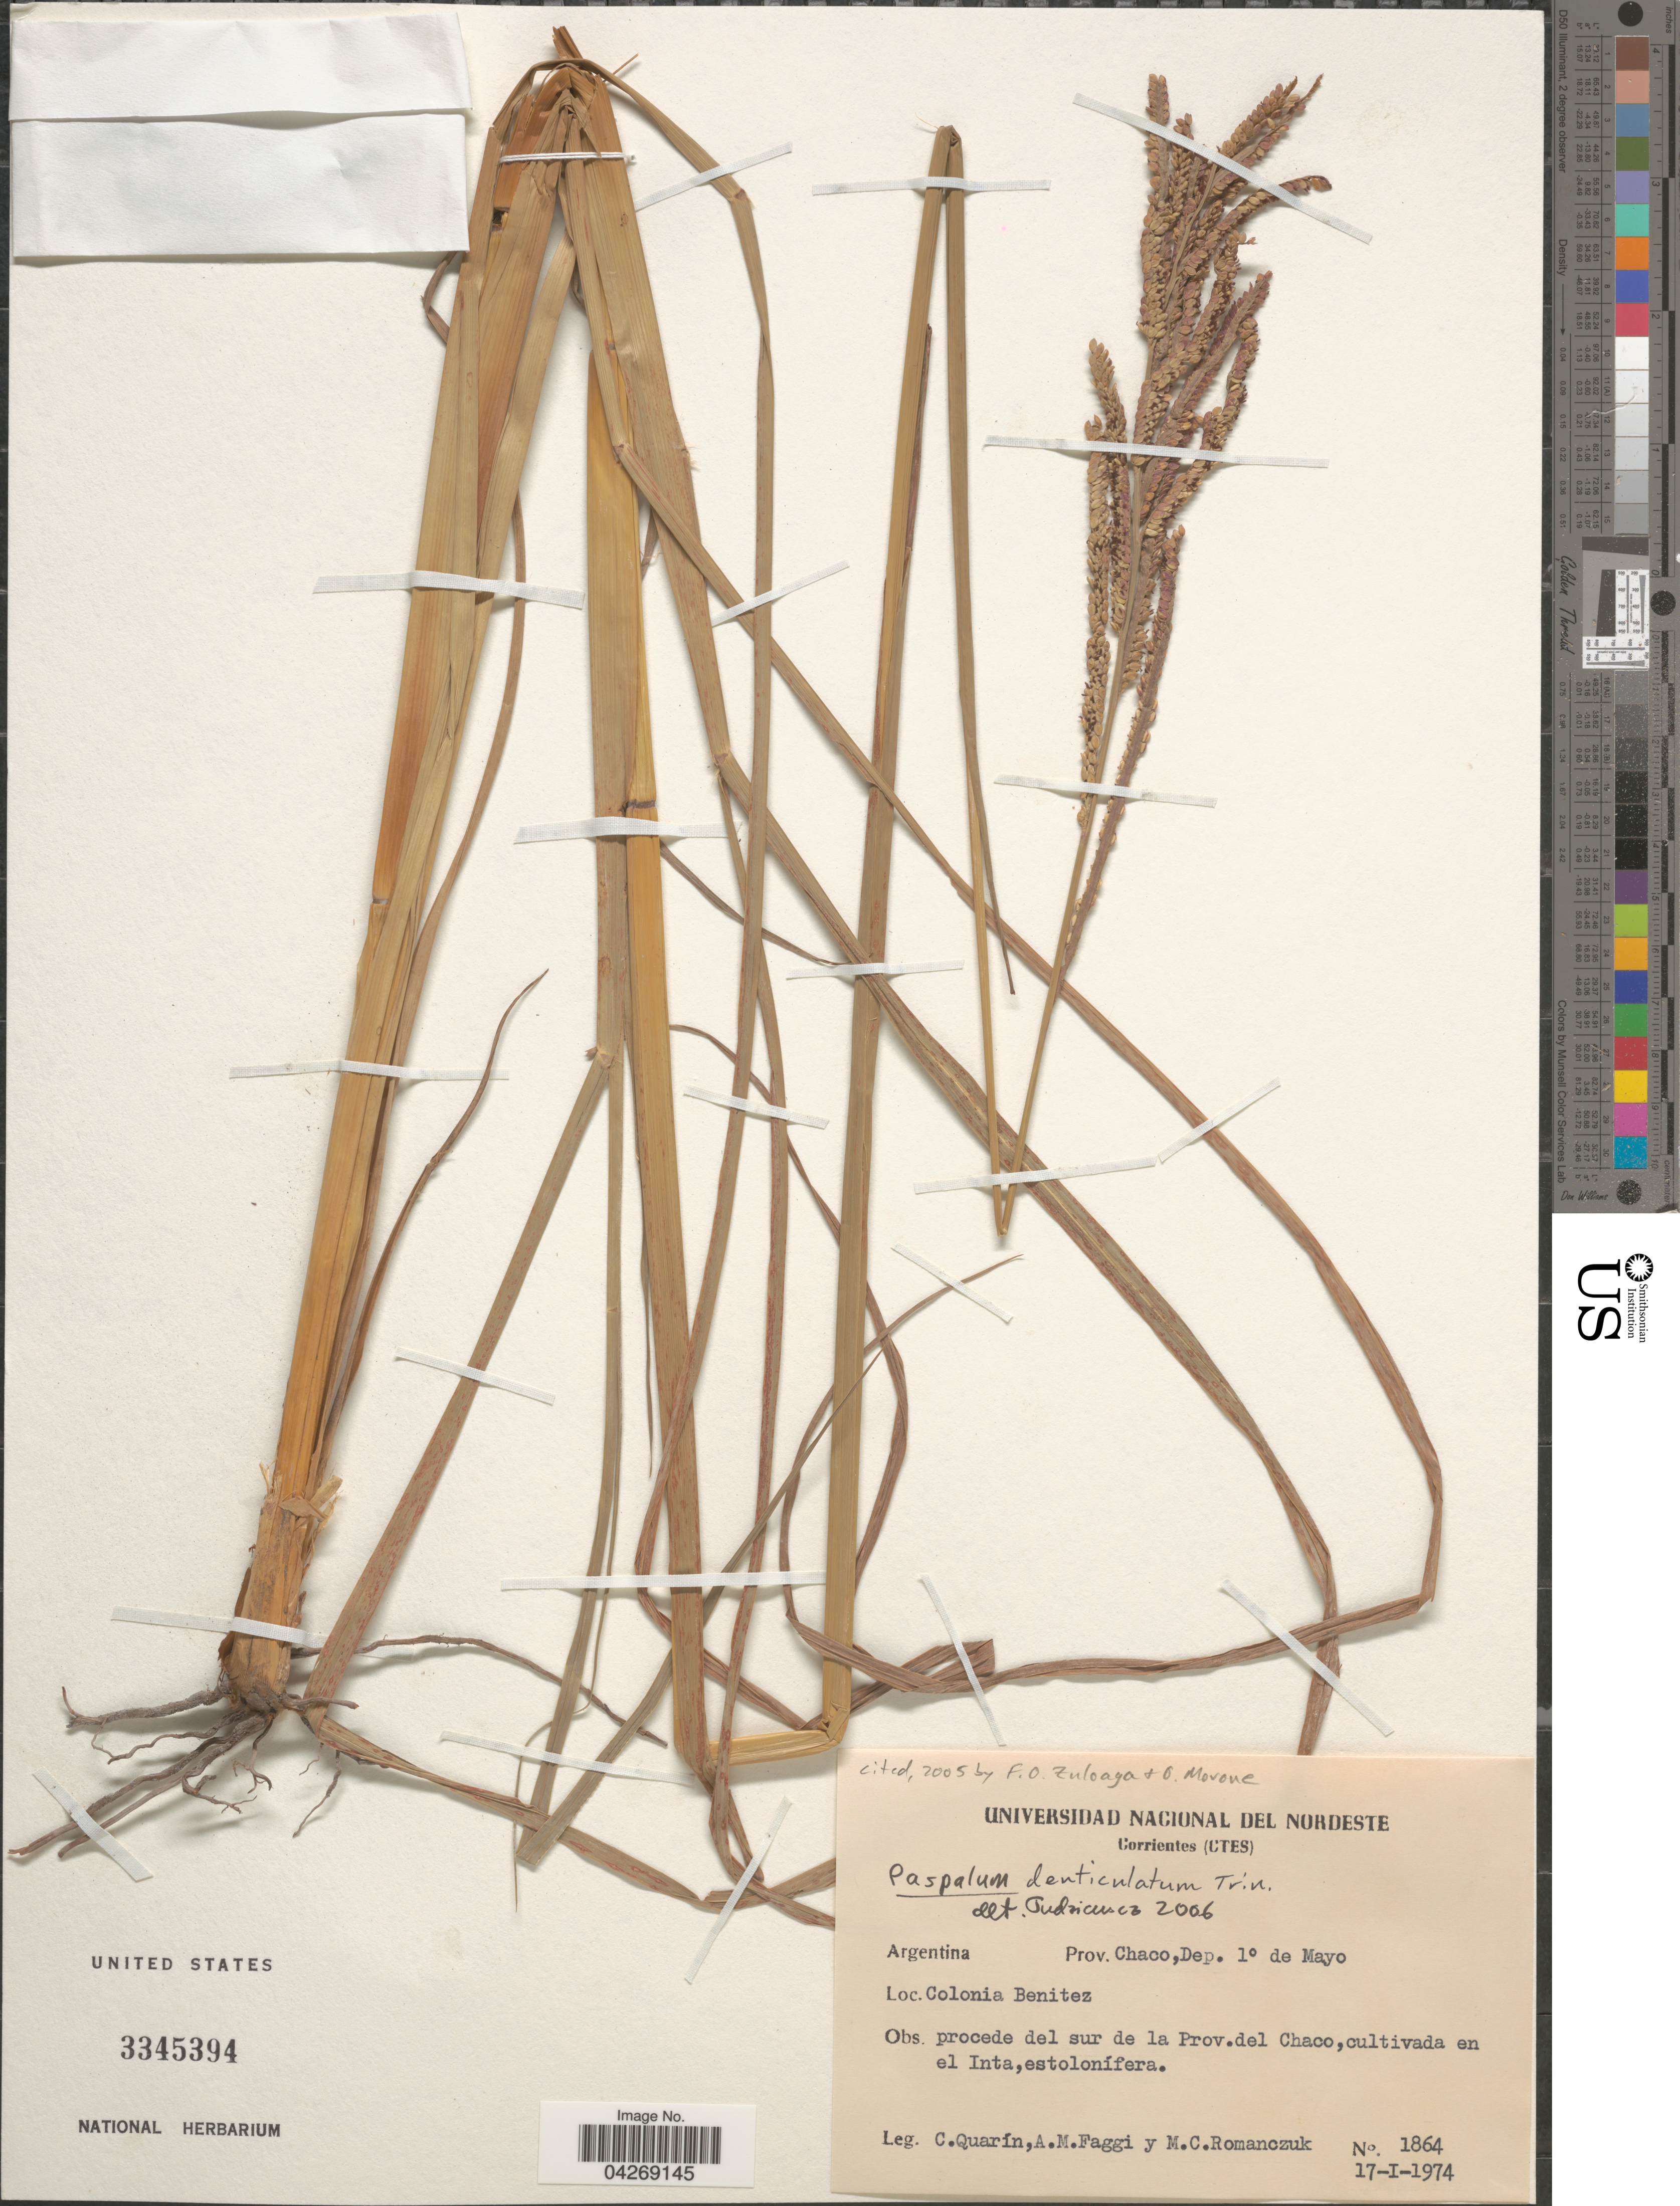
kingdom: Plantae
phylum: Tracheophyta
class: Liliopsida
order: Poales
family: Poaceae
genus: Paspalum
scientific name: Paspalum denticulatum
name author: Trin.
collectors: C. Quarín, A. Faggi & M. C. Romanczuk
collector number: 1864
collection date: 1974-01-17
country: Argentina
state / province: Chaco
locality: Dep. 1° de Mayo. Colonia Benitez. Procede del sur de la Prov. del Chaco, cultivada en el Inta, estolonífera.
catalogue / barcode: US 3345394